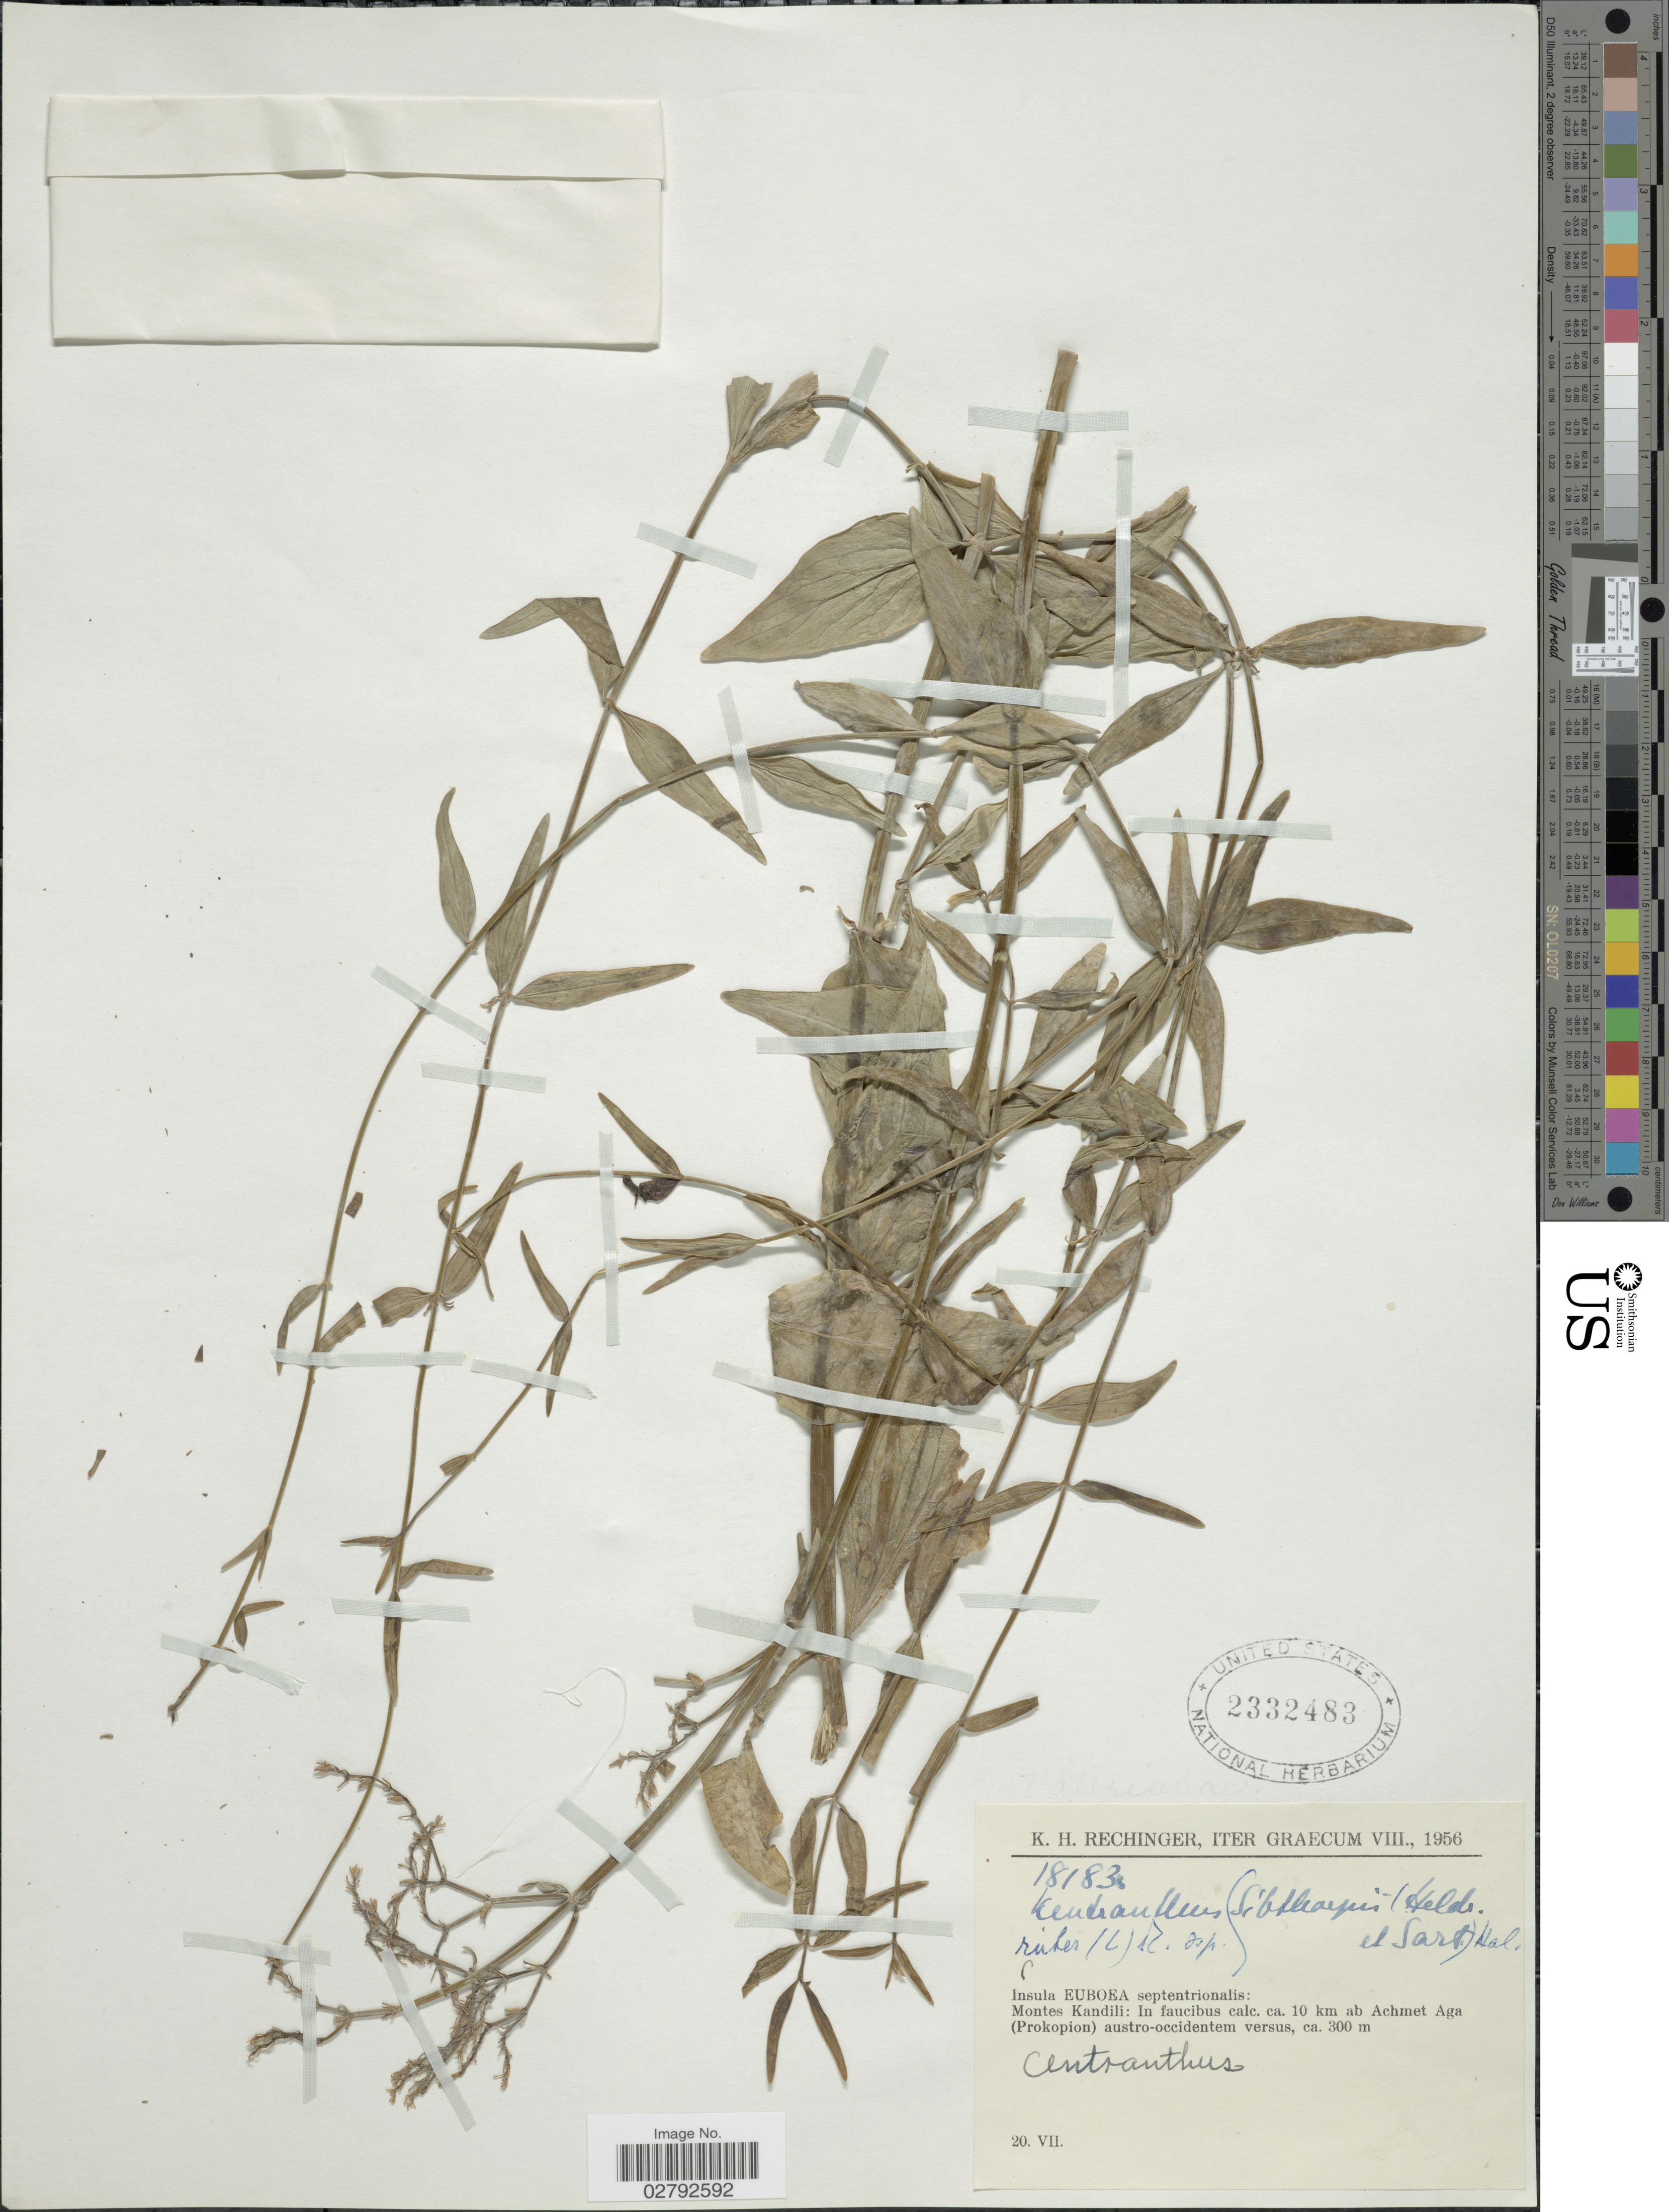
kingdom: Plantae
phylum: Tracheophyta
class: Magnoliopsida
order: Dipsacales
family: Caprifoliaceae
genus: Centranthus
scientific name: Centranthus sp.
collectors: K. H. Rechinger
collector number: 18183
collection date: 1956-07-20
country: Greece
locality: Iter Graecum. Insula Euboea septentrionalis: Montes Kandili: In faucibus calc. ca. 10 km ab Achmet Aga (Prokopion) austro-occidentem versus.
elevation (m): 300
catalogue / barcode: US 2332483